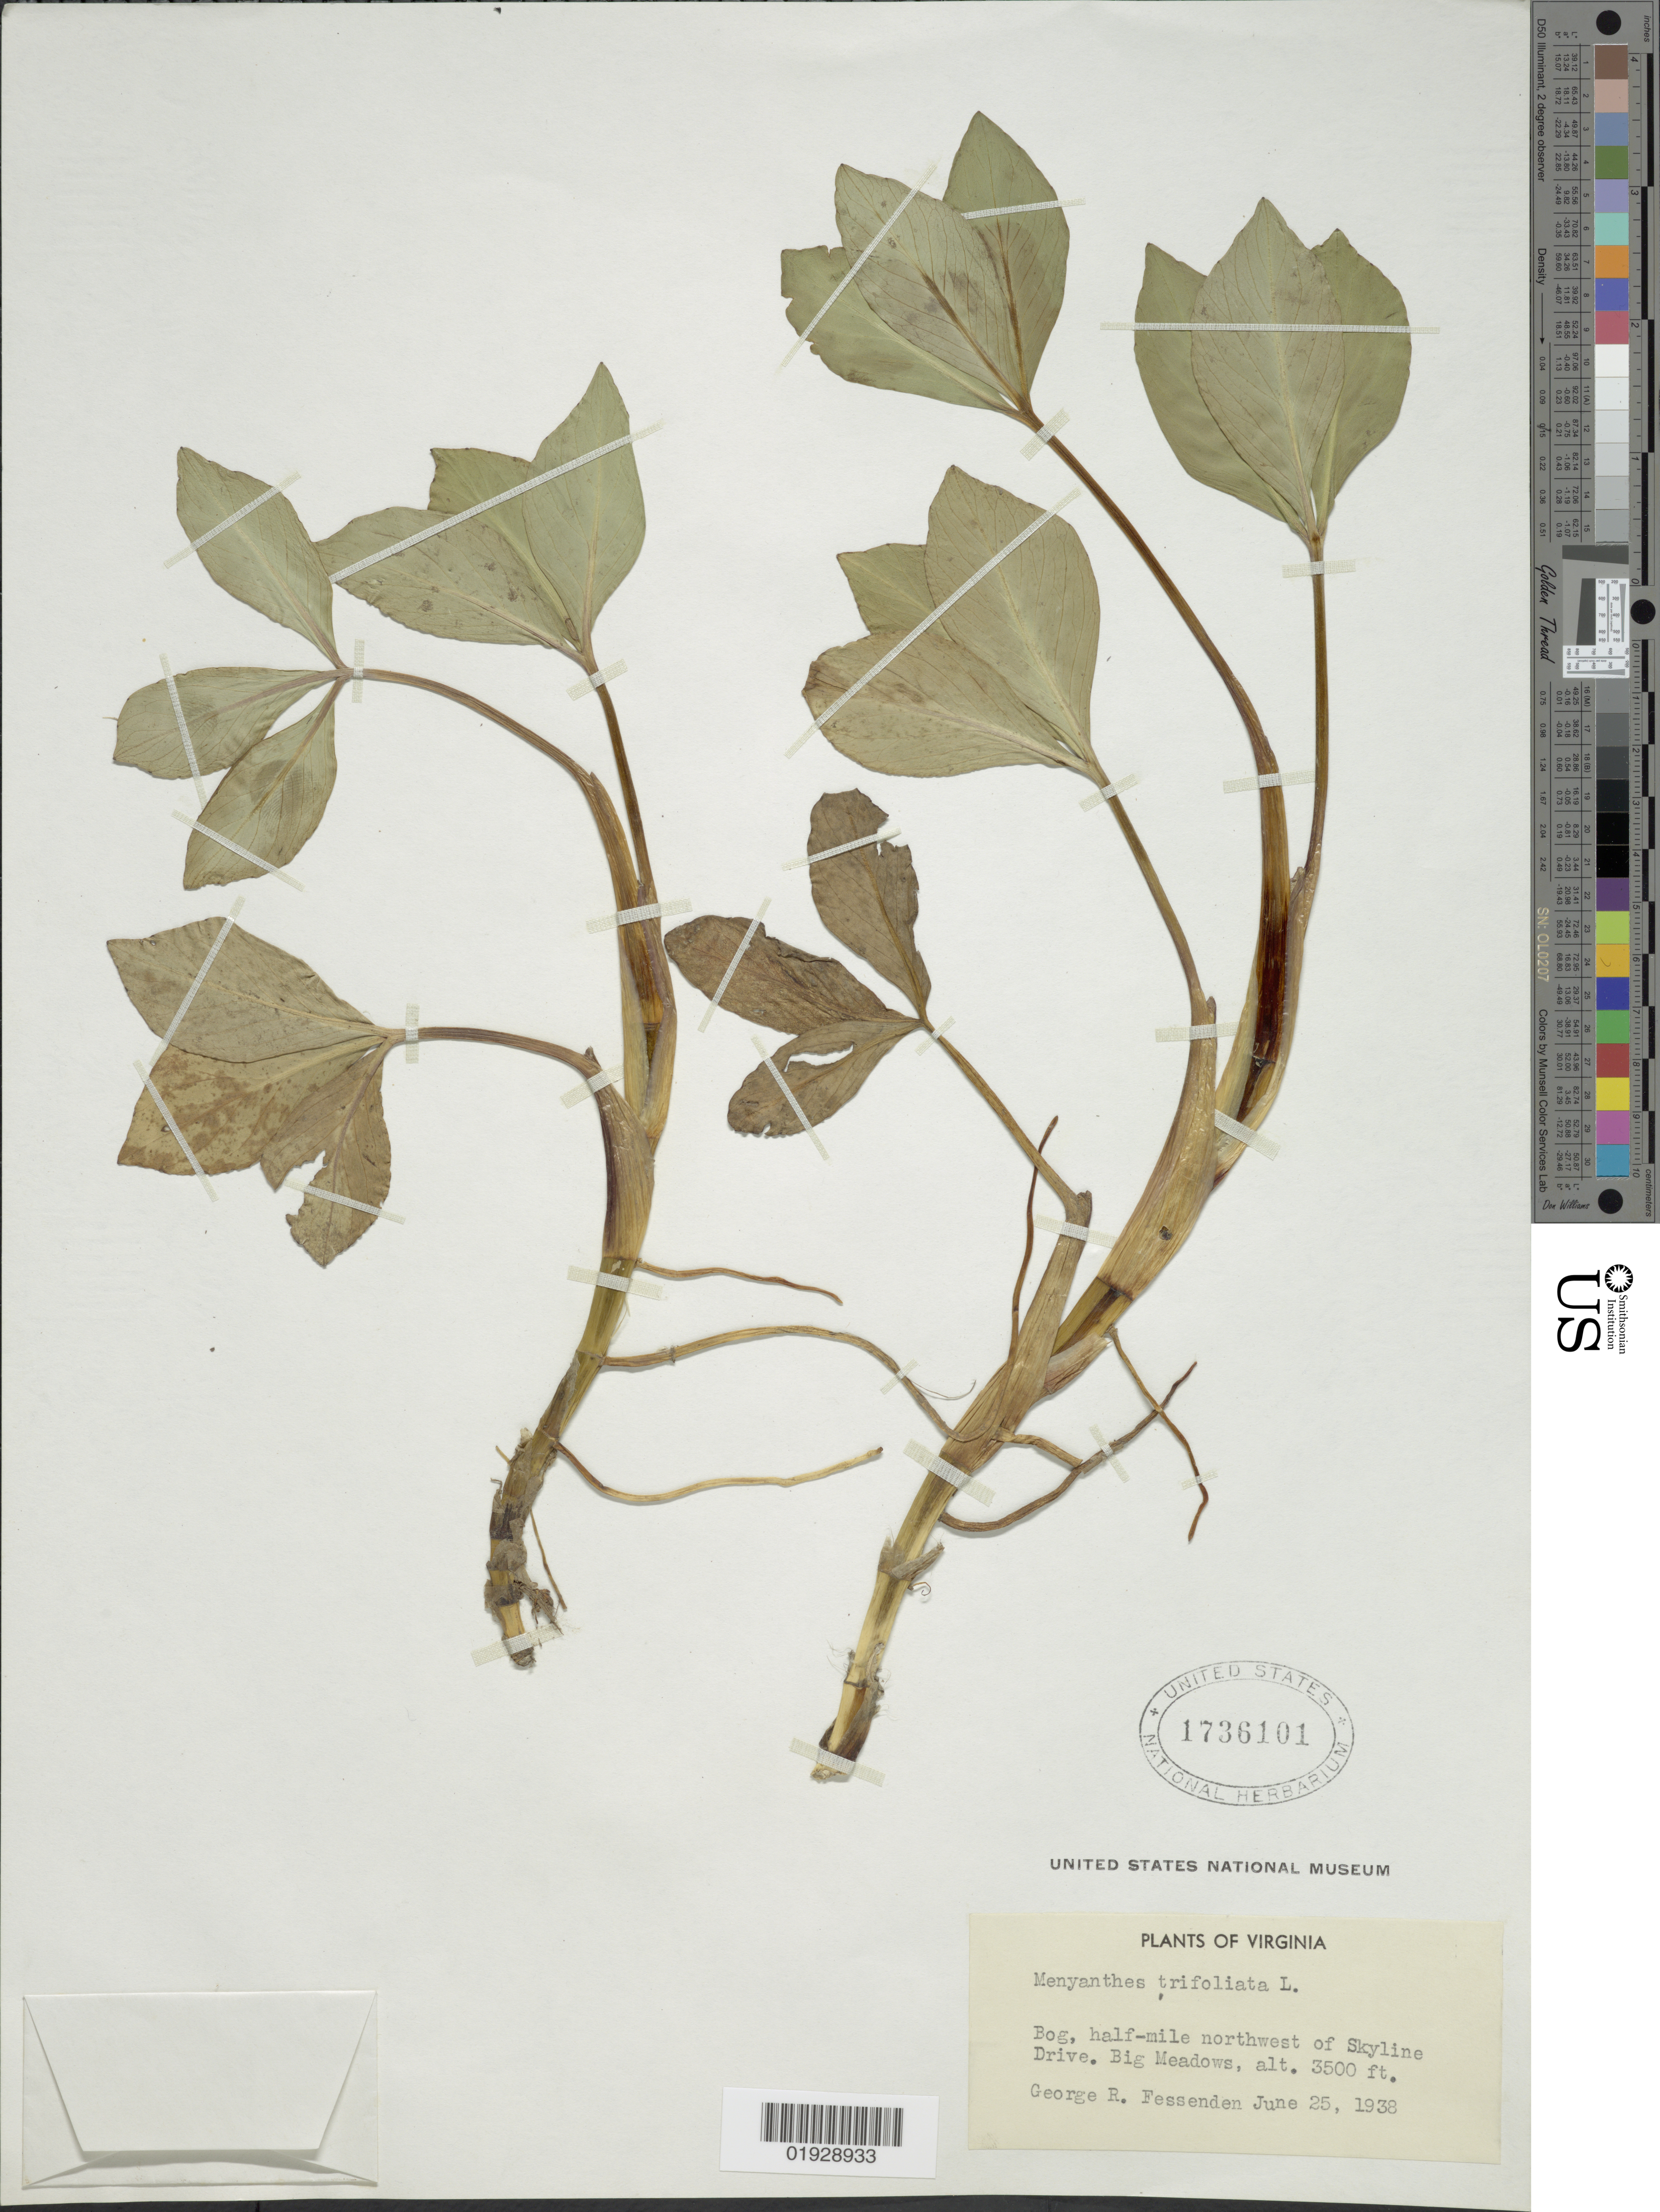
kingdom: Plantae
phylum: Tracheophyta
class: Magnoliopsida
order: Asterales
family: Menyanthaceae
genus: Menyanthes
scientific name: Menyanthes trifoliata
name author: L.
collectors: G. Fessenden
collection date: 1938-06-25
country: United States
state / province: Virginia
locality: Bog, half-mile northwest of Skyline Drive. Big Meadows.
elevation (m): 1067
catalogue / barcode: US 1736101